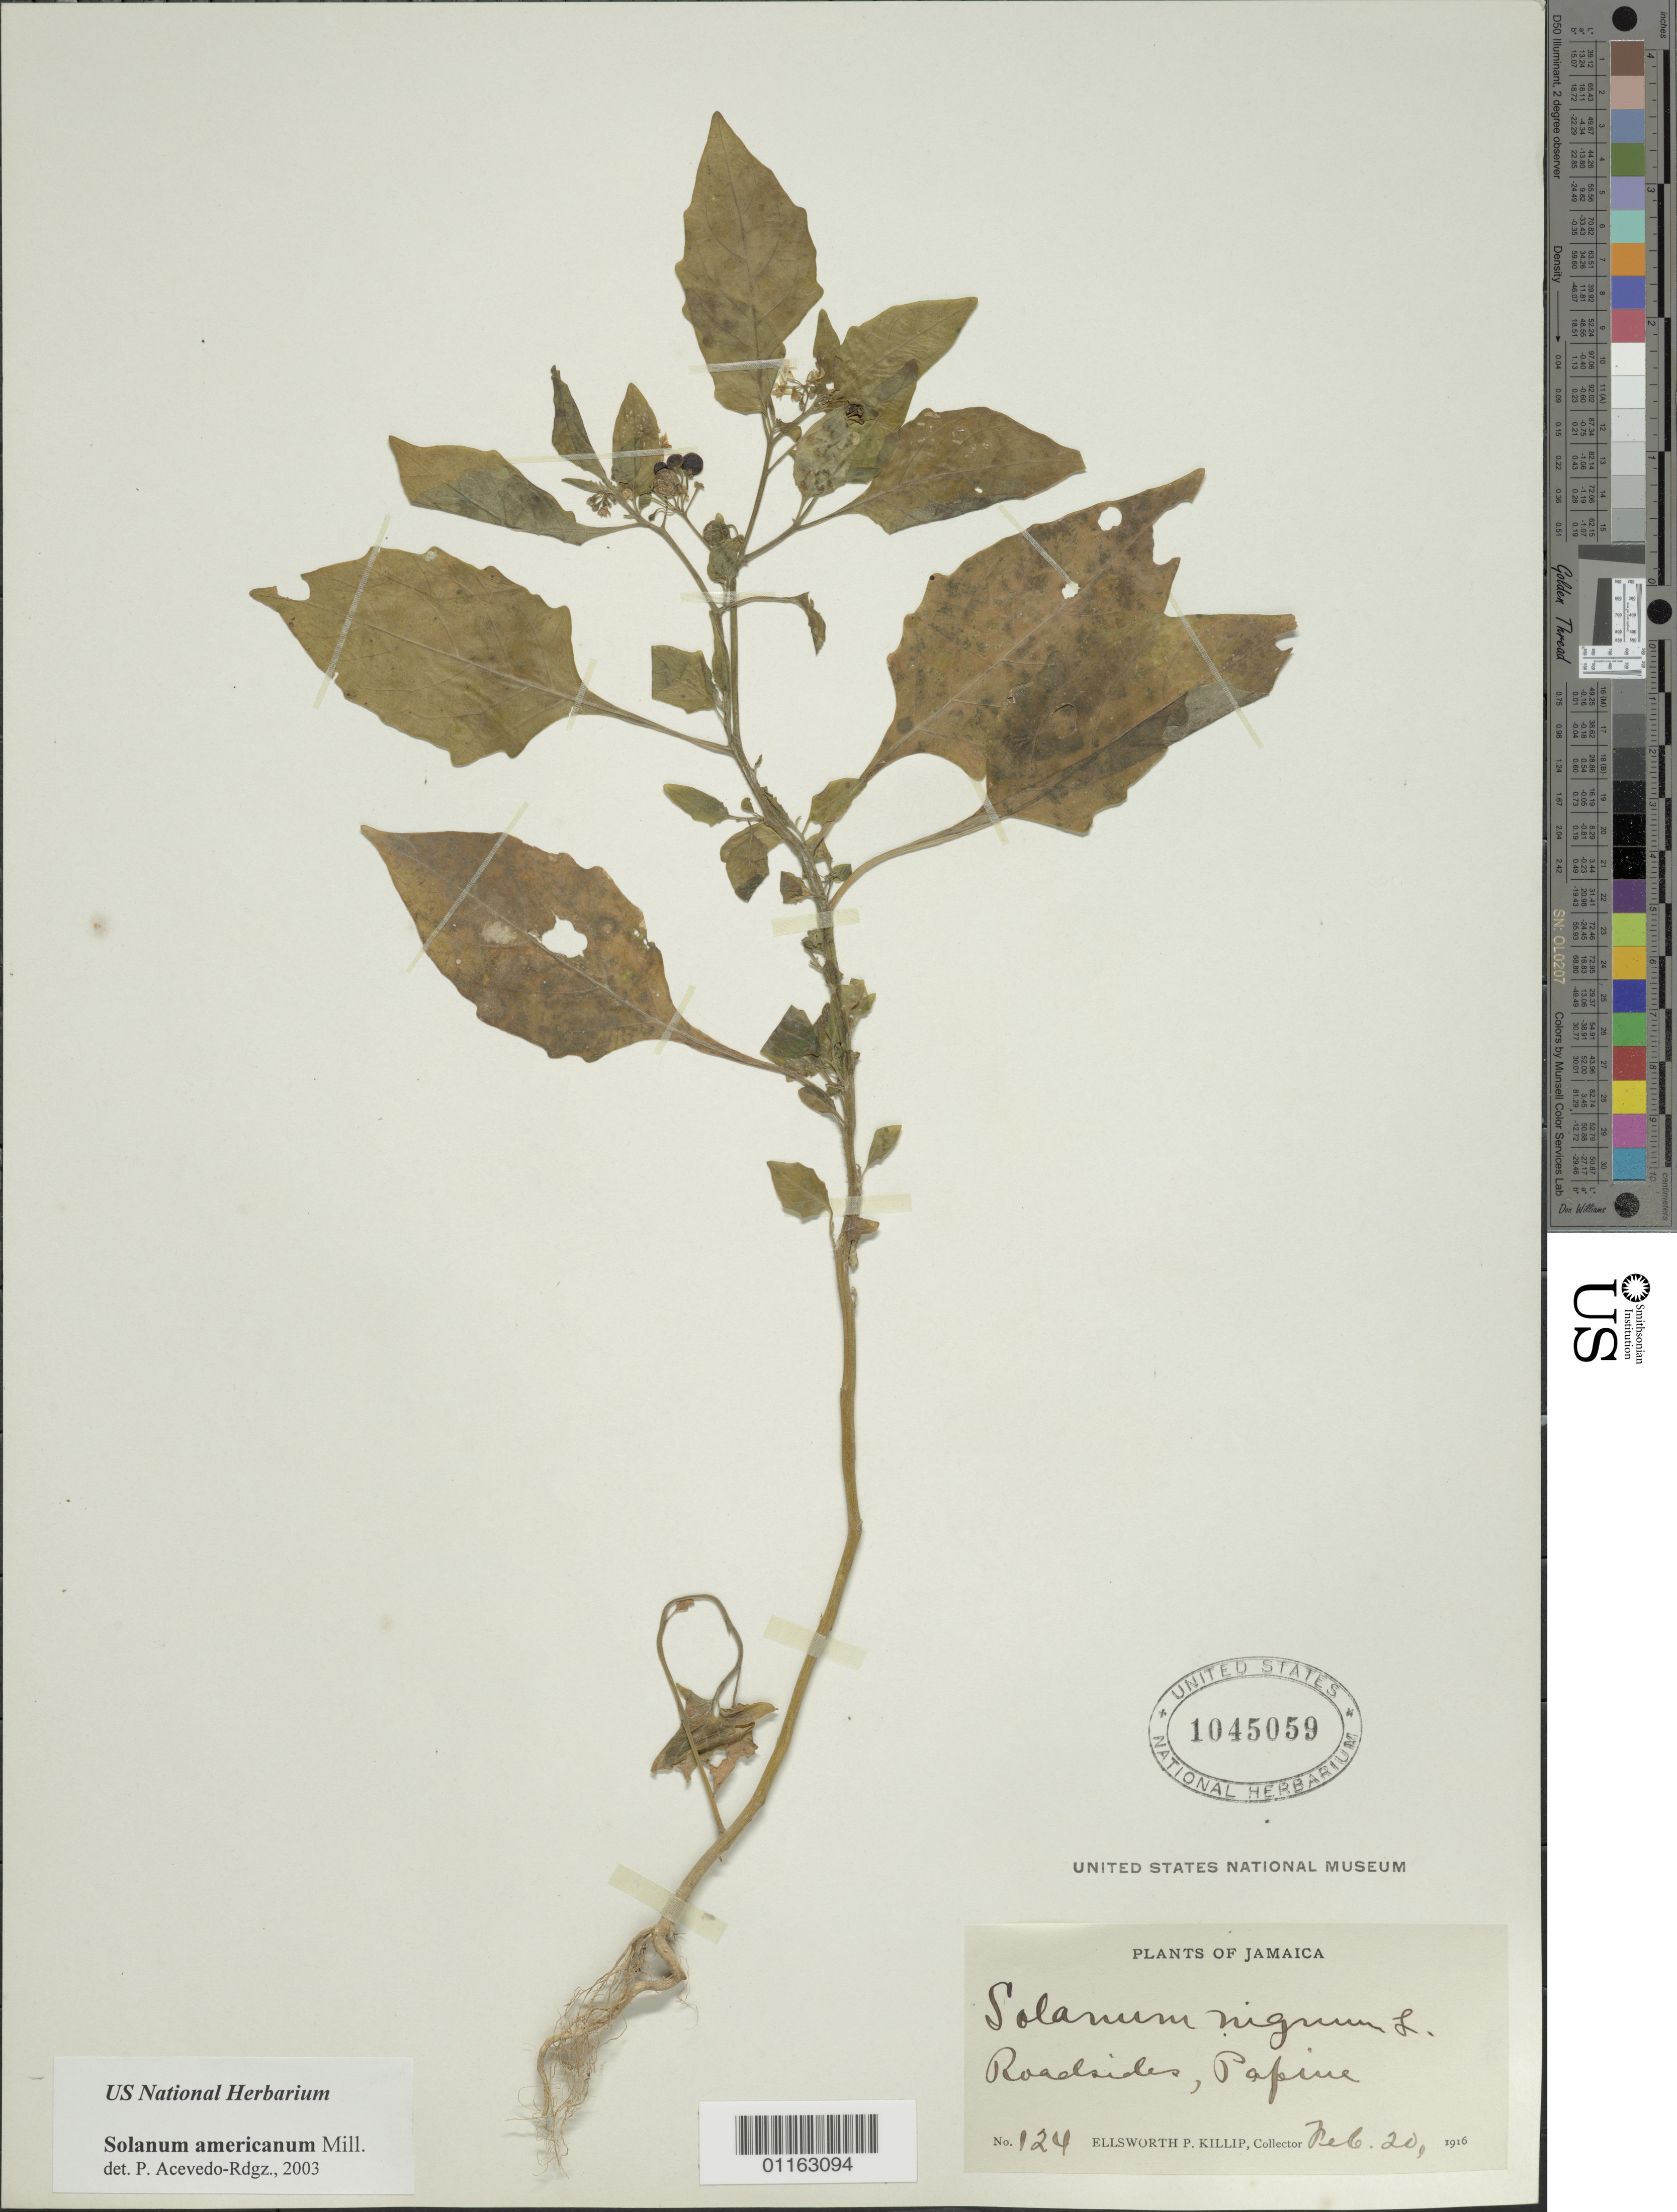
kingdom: Plantae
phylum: Tracheophyta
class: Magnoliopsida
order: Solanales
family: Solanaceae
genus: Solanum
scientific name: Solanum americanum subsp. americanum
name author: Mill.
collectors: E. P. Killip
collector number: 124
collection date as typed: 20 Feb 1916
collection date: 1916-02-20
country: Jamaica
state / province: Saint Andrew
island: Jamaica I.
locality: Papine, roadsides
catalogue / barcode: US 1045059